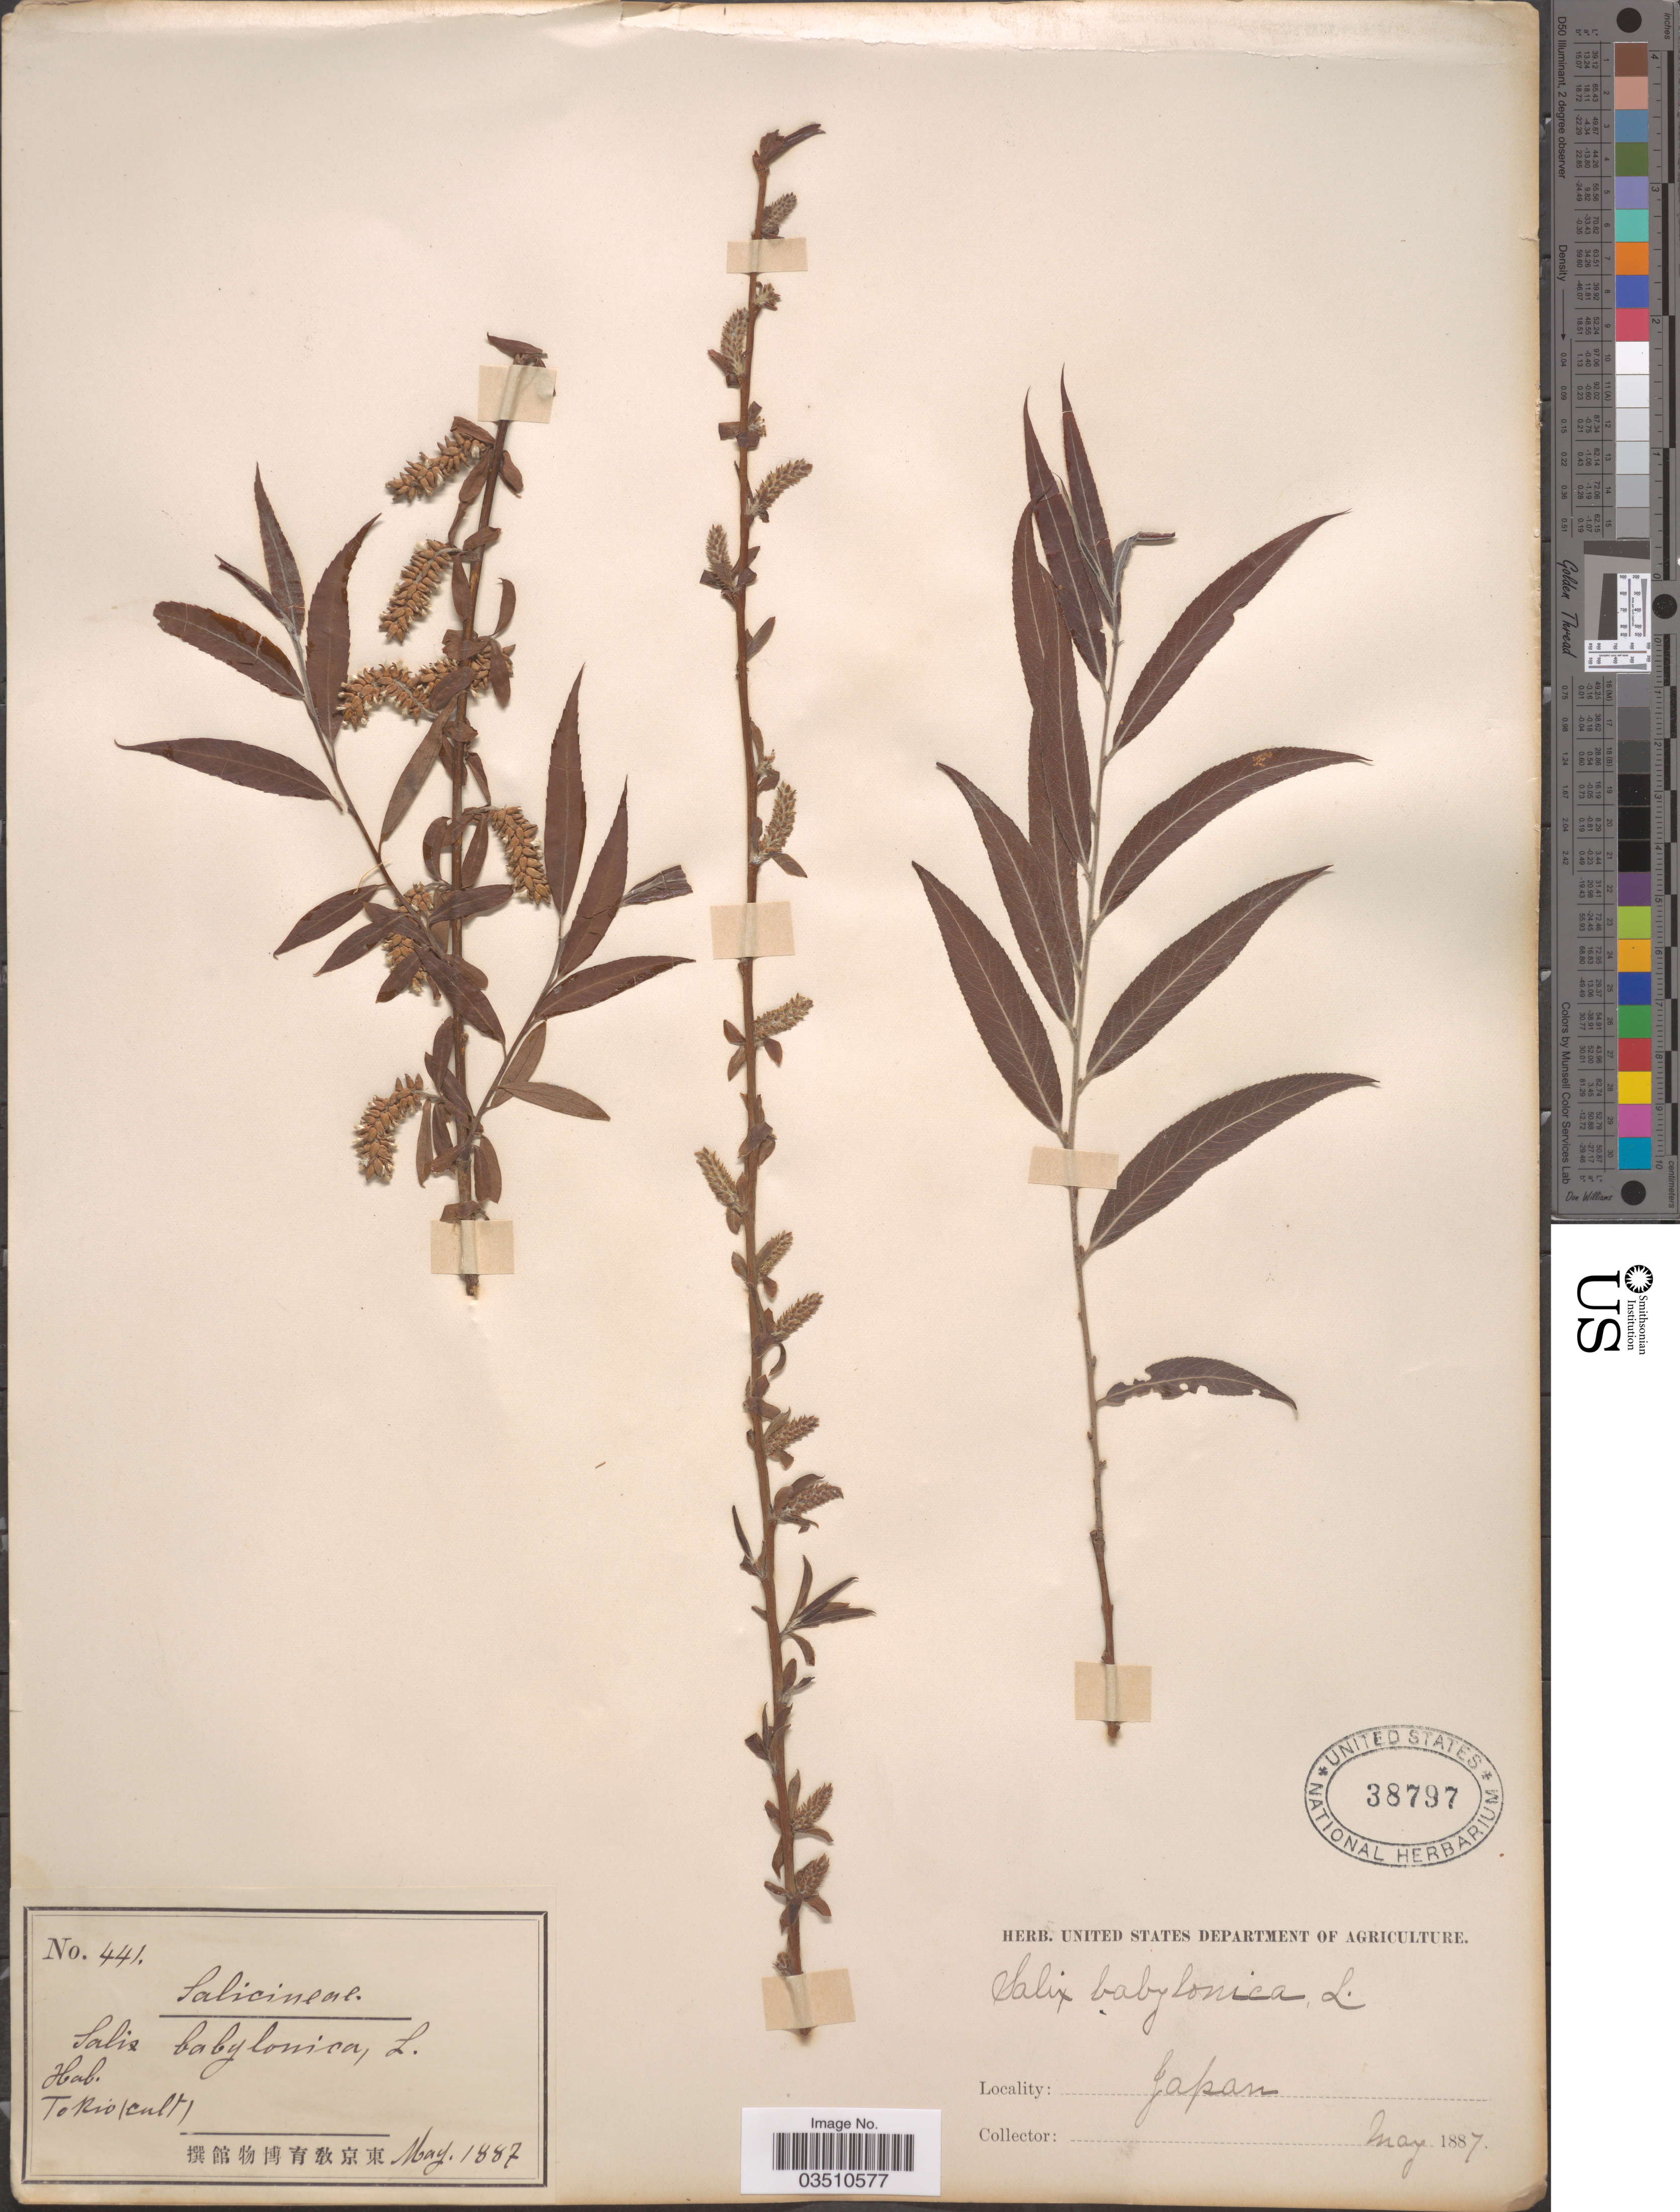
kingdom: Plantae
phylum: Tracheophyta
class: Magnoliopsida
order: Malpighiales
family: Salicaceae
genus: Salix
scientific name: Salix babylonica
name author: L.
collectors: Facchini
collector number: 441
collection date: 1887-05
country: Japan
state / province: Tokyo, Federal City of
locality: Tokio.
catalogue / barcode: US 38797